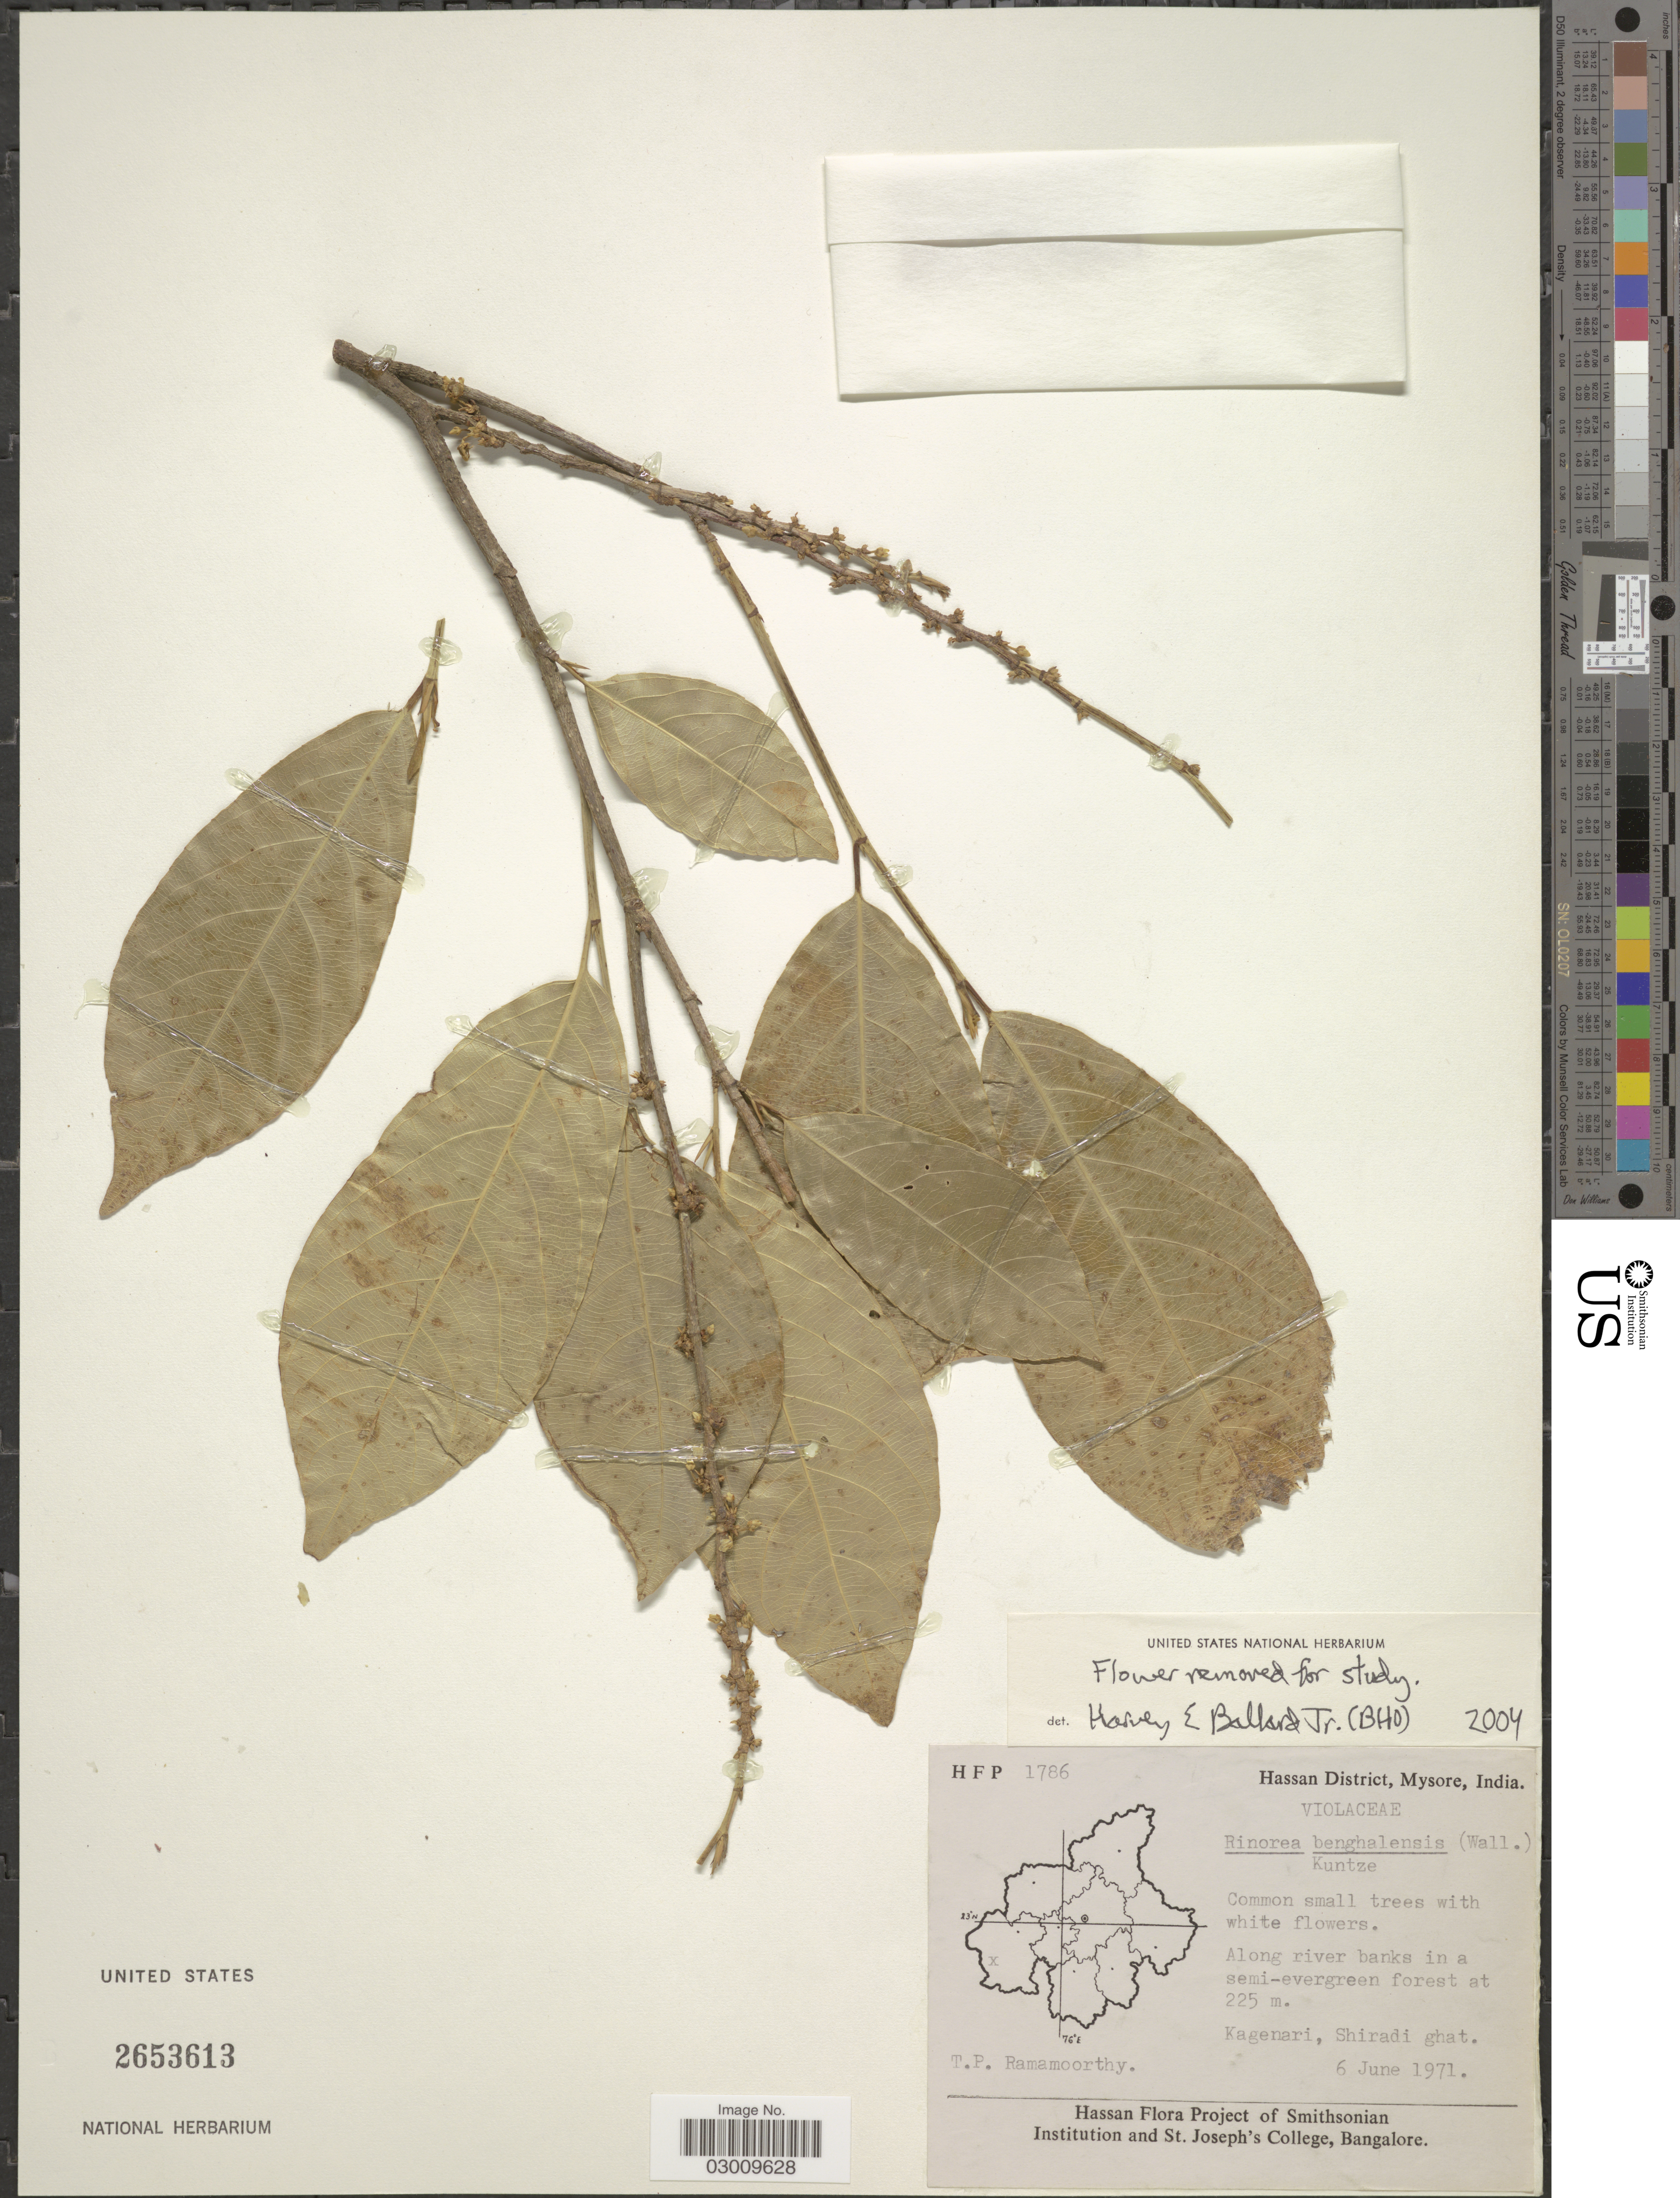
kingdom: Plantae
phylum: Tracheophyta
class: Magnoliopsida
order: Malpighiales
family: Violaceae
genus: Rinorea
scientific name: Rinorea bengalensis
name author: (Wall.) Kuntze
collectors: T. P. Ramamoorthy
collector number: HFP1786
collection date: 1971-06-06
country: India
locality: Hassan District, Mysore. Kegenari, Shiradhi ghat.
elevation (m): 225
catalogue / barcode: US 2653613